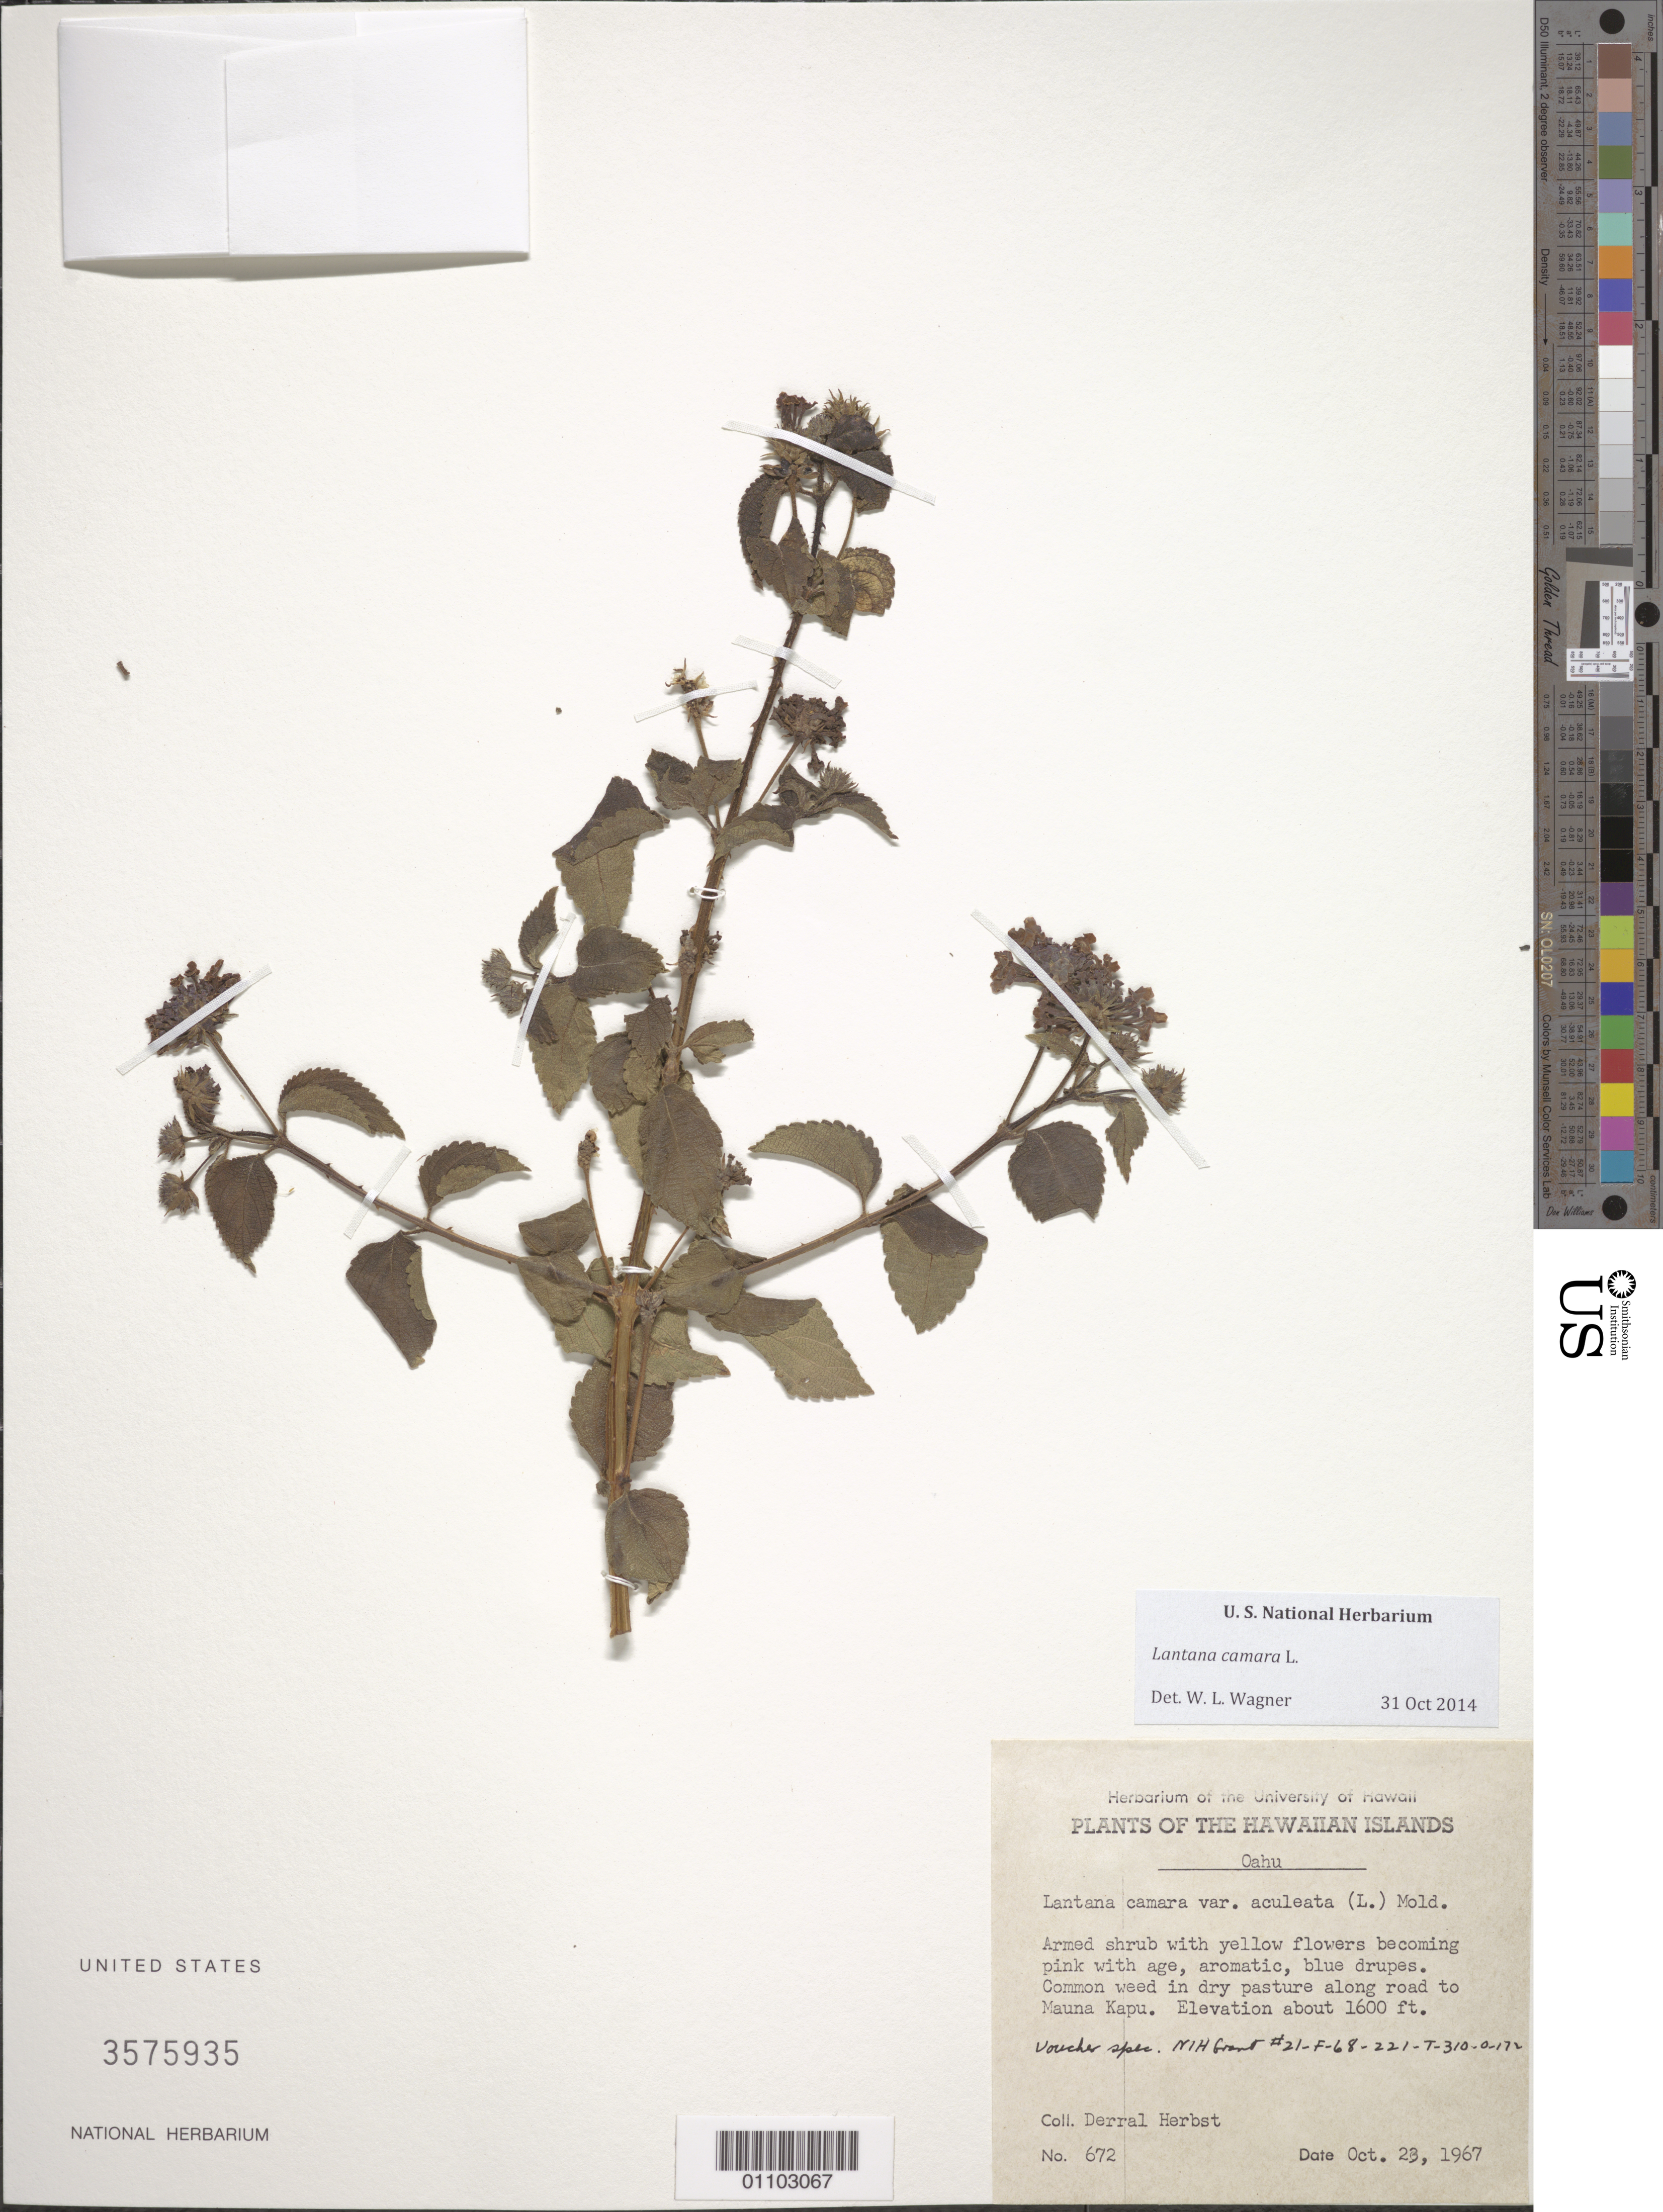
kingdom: Plantae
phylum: Tracheophyta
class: Magnoliopsida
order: Lamiales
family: Verbenaceae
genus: Lantana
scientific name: Lantana camara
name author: L.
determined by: Wagner, W. L., (BOT), Smithsonian Institution - National Museum of Natural History (UNITED STATES)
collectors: D. R. Herbst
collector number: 672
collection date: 1967-10-23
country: United States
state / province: Hawaii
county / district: Honolulu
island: Oahu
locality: Along road to Mauna Kapu.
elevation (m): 488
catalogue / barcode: US 3575935